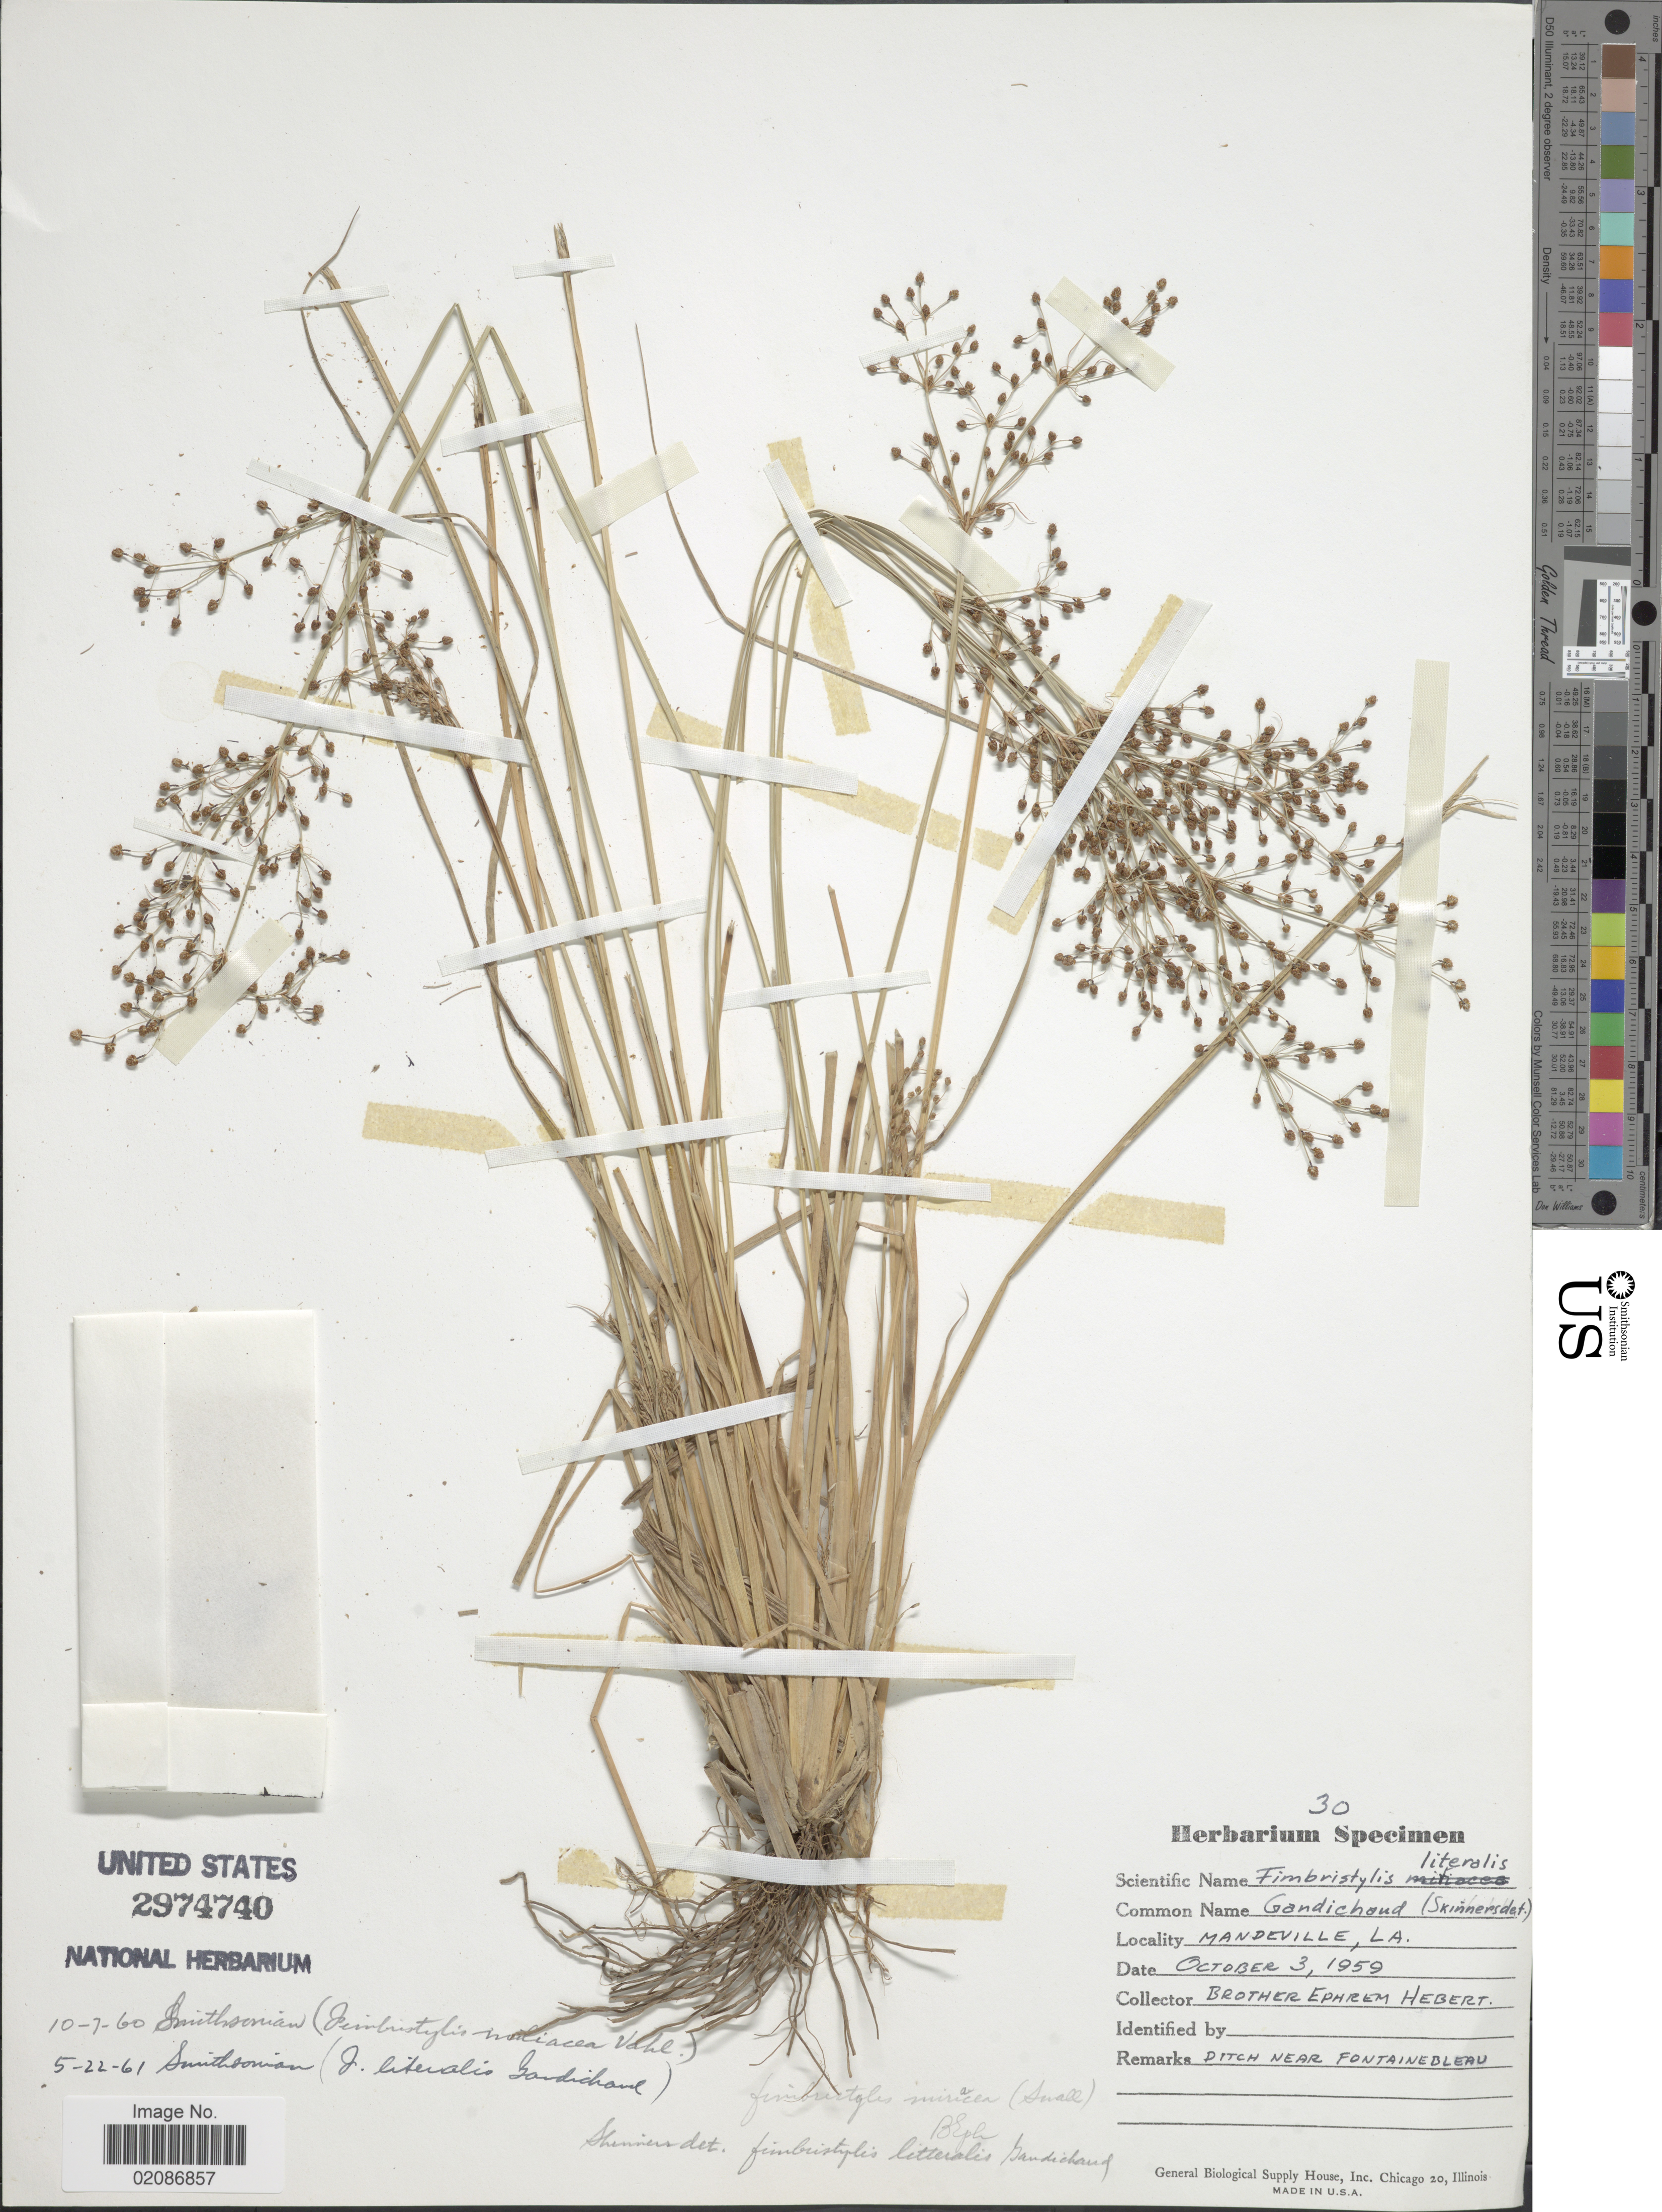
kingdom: Plantae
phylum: Tracheophyta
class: Liliopsida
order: Poales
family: Cyperaceae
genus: Fimbristylis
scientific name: Fimbristylis littoralis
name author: Gaudich.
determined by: Strong, M. T., (US), Smithsonian Institution - National Museum of Natural History (UNITED STATES)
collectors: E. Hebert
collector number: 30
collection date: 1959-10-03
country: United States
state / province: Louisiana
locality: Mandeville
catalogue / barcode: US 2974740